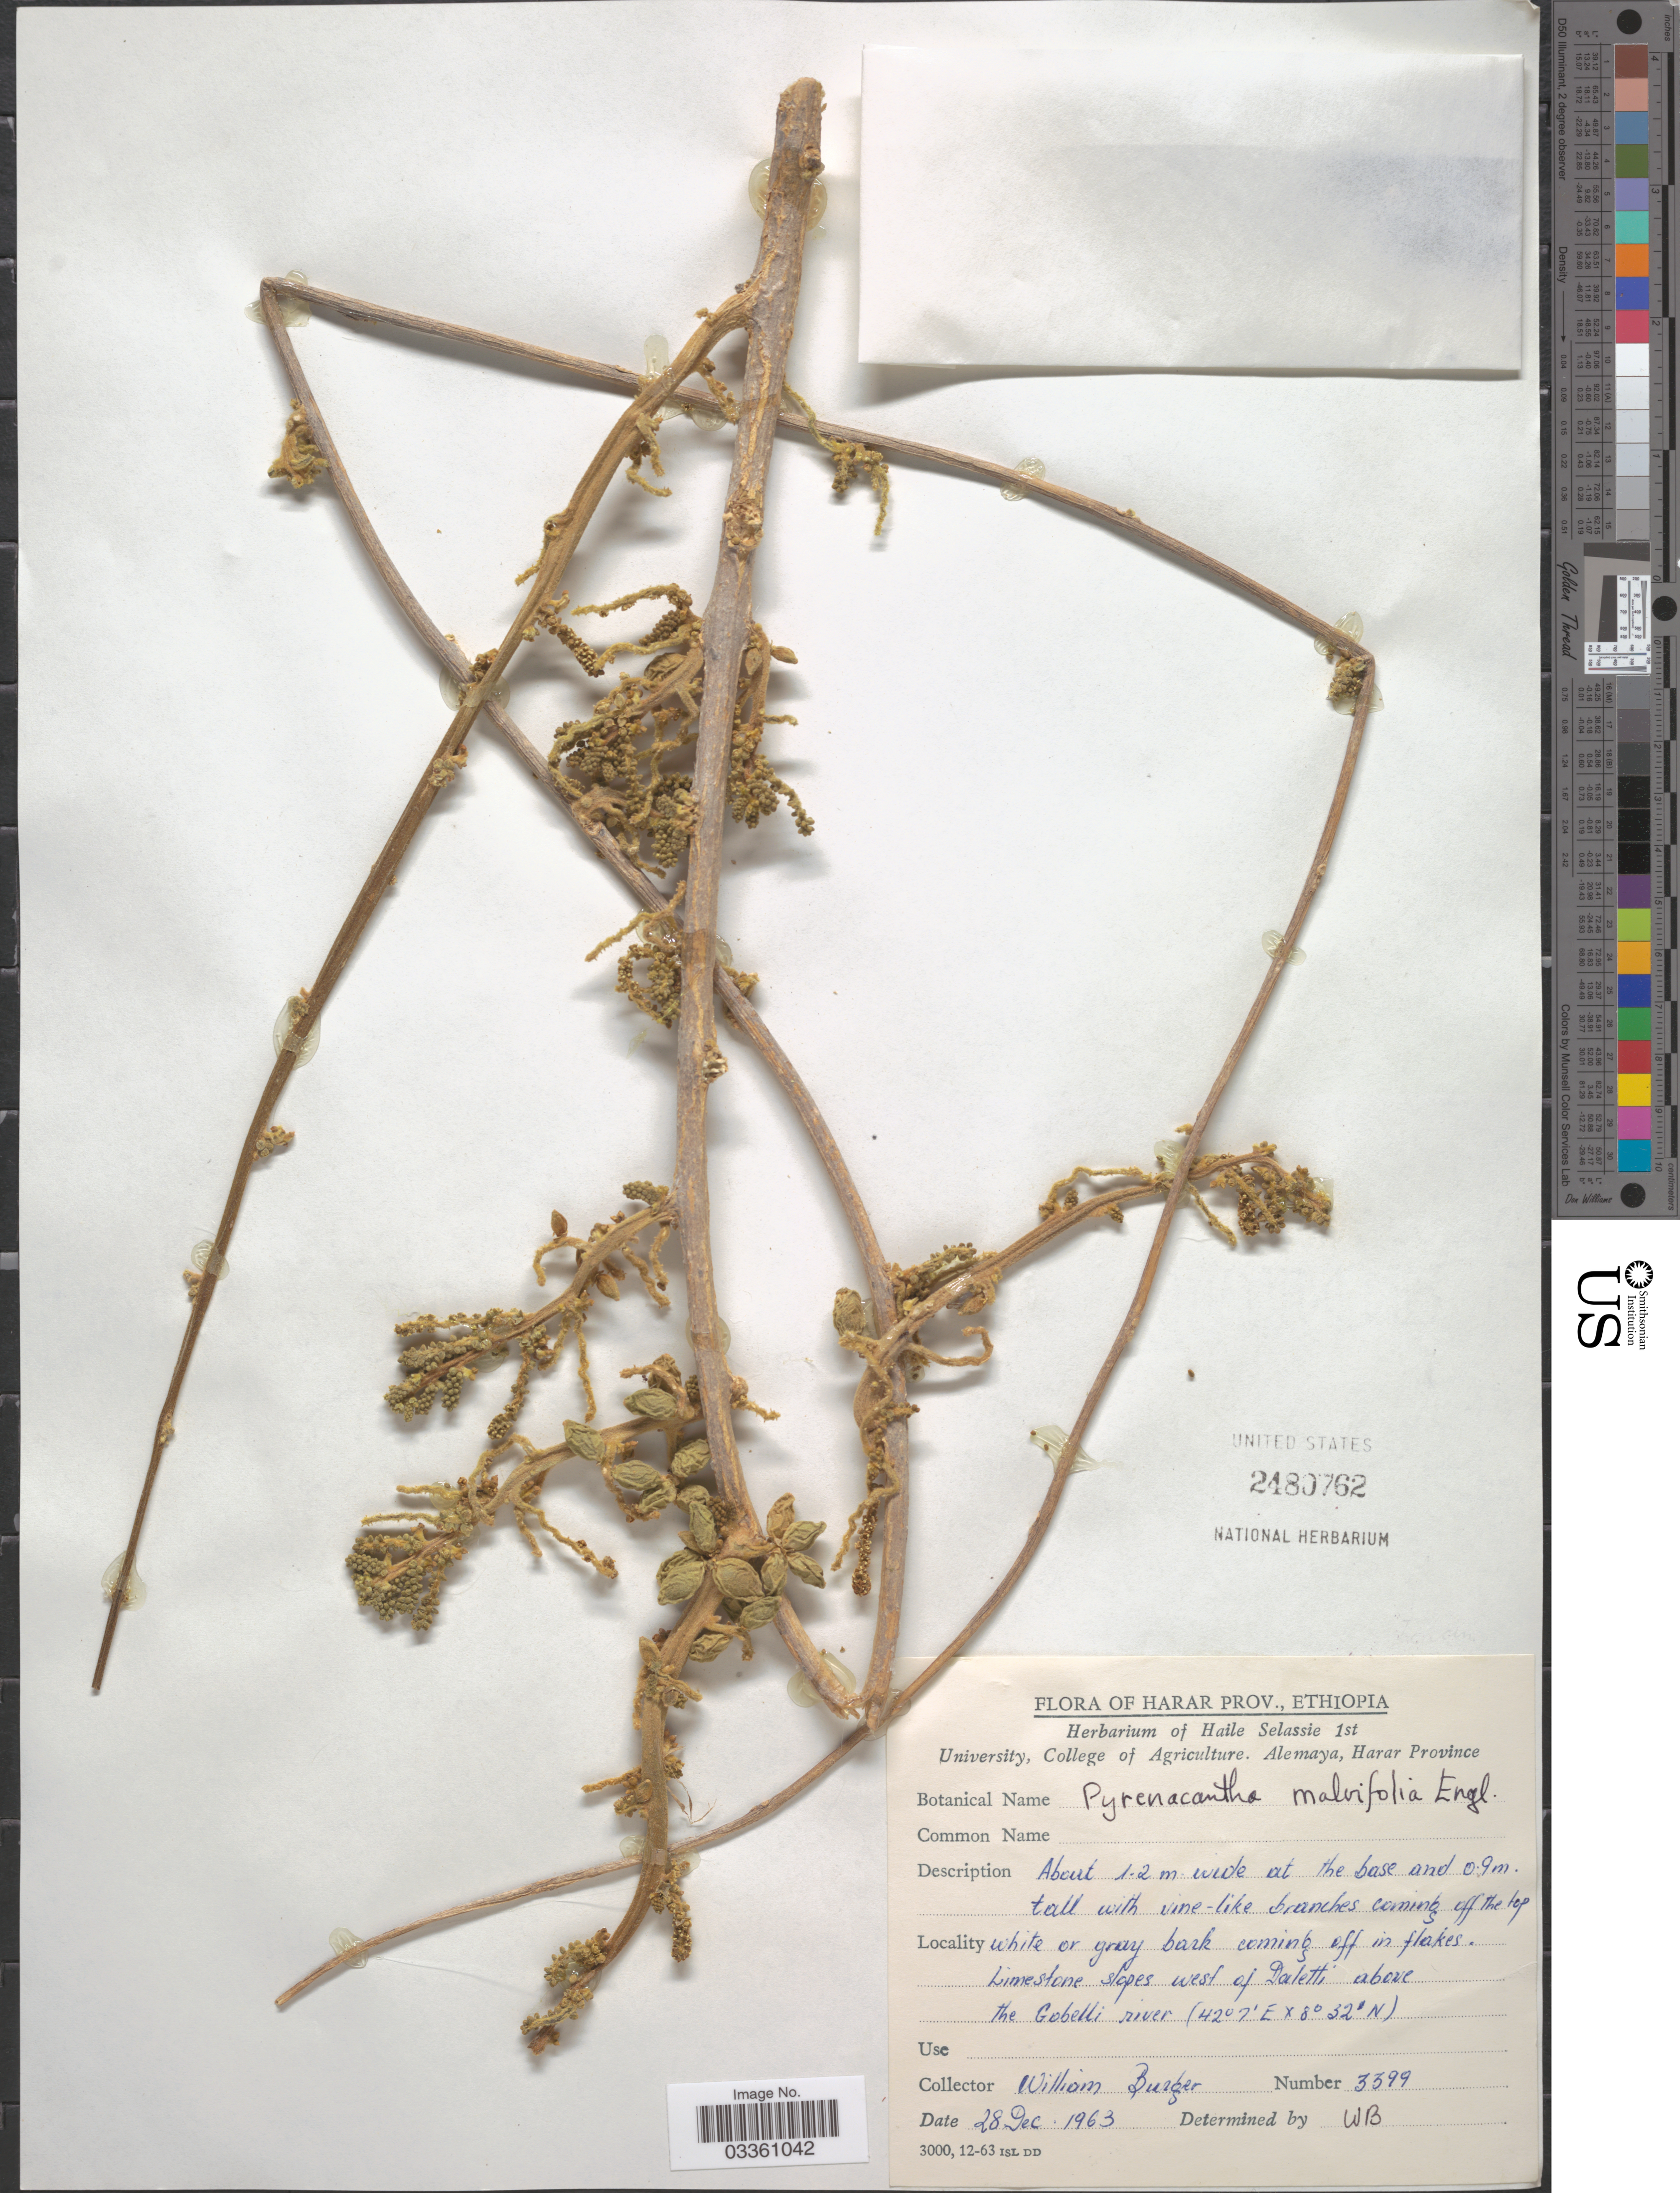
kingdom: Plantae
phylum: Tracheophyta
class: Magnoliopsida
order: Icacinales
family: Icacinaceae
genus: Pyrenacantha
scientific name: Pyrenacantha malvifolia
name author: Engl.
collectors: W. Burger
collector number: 5599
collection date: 1963-12-28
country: Ethiopia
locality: Harar Prov. Limestone slopes west of Daletti above the Gobelli river.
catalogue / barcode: US 2480762